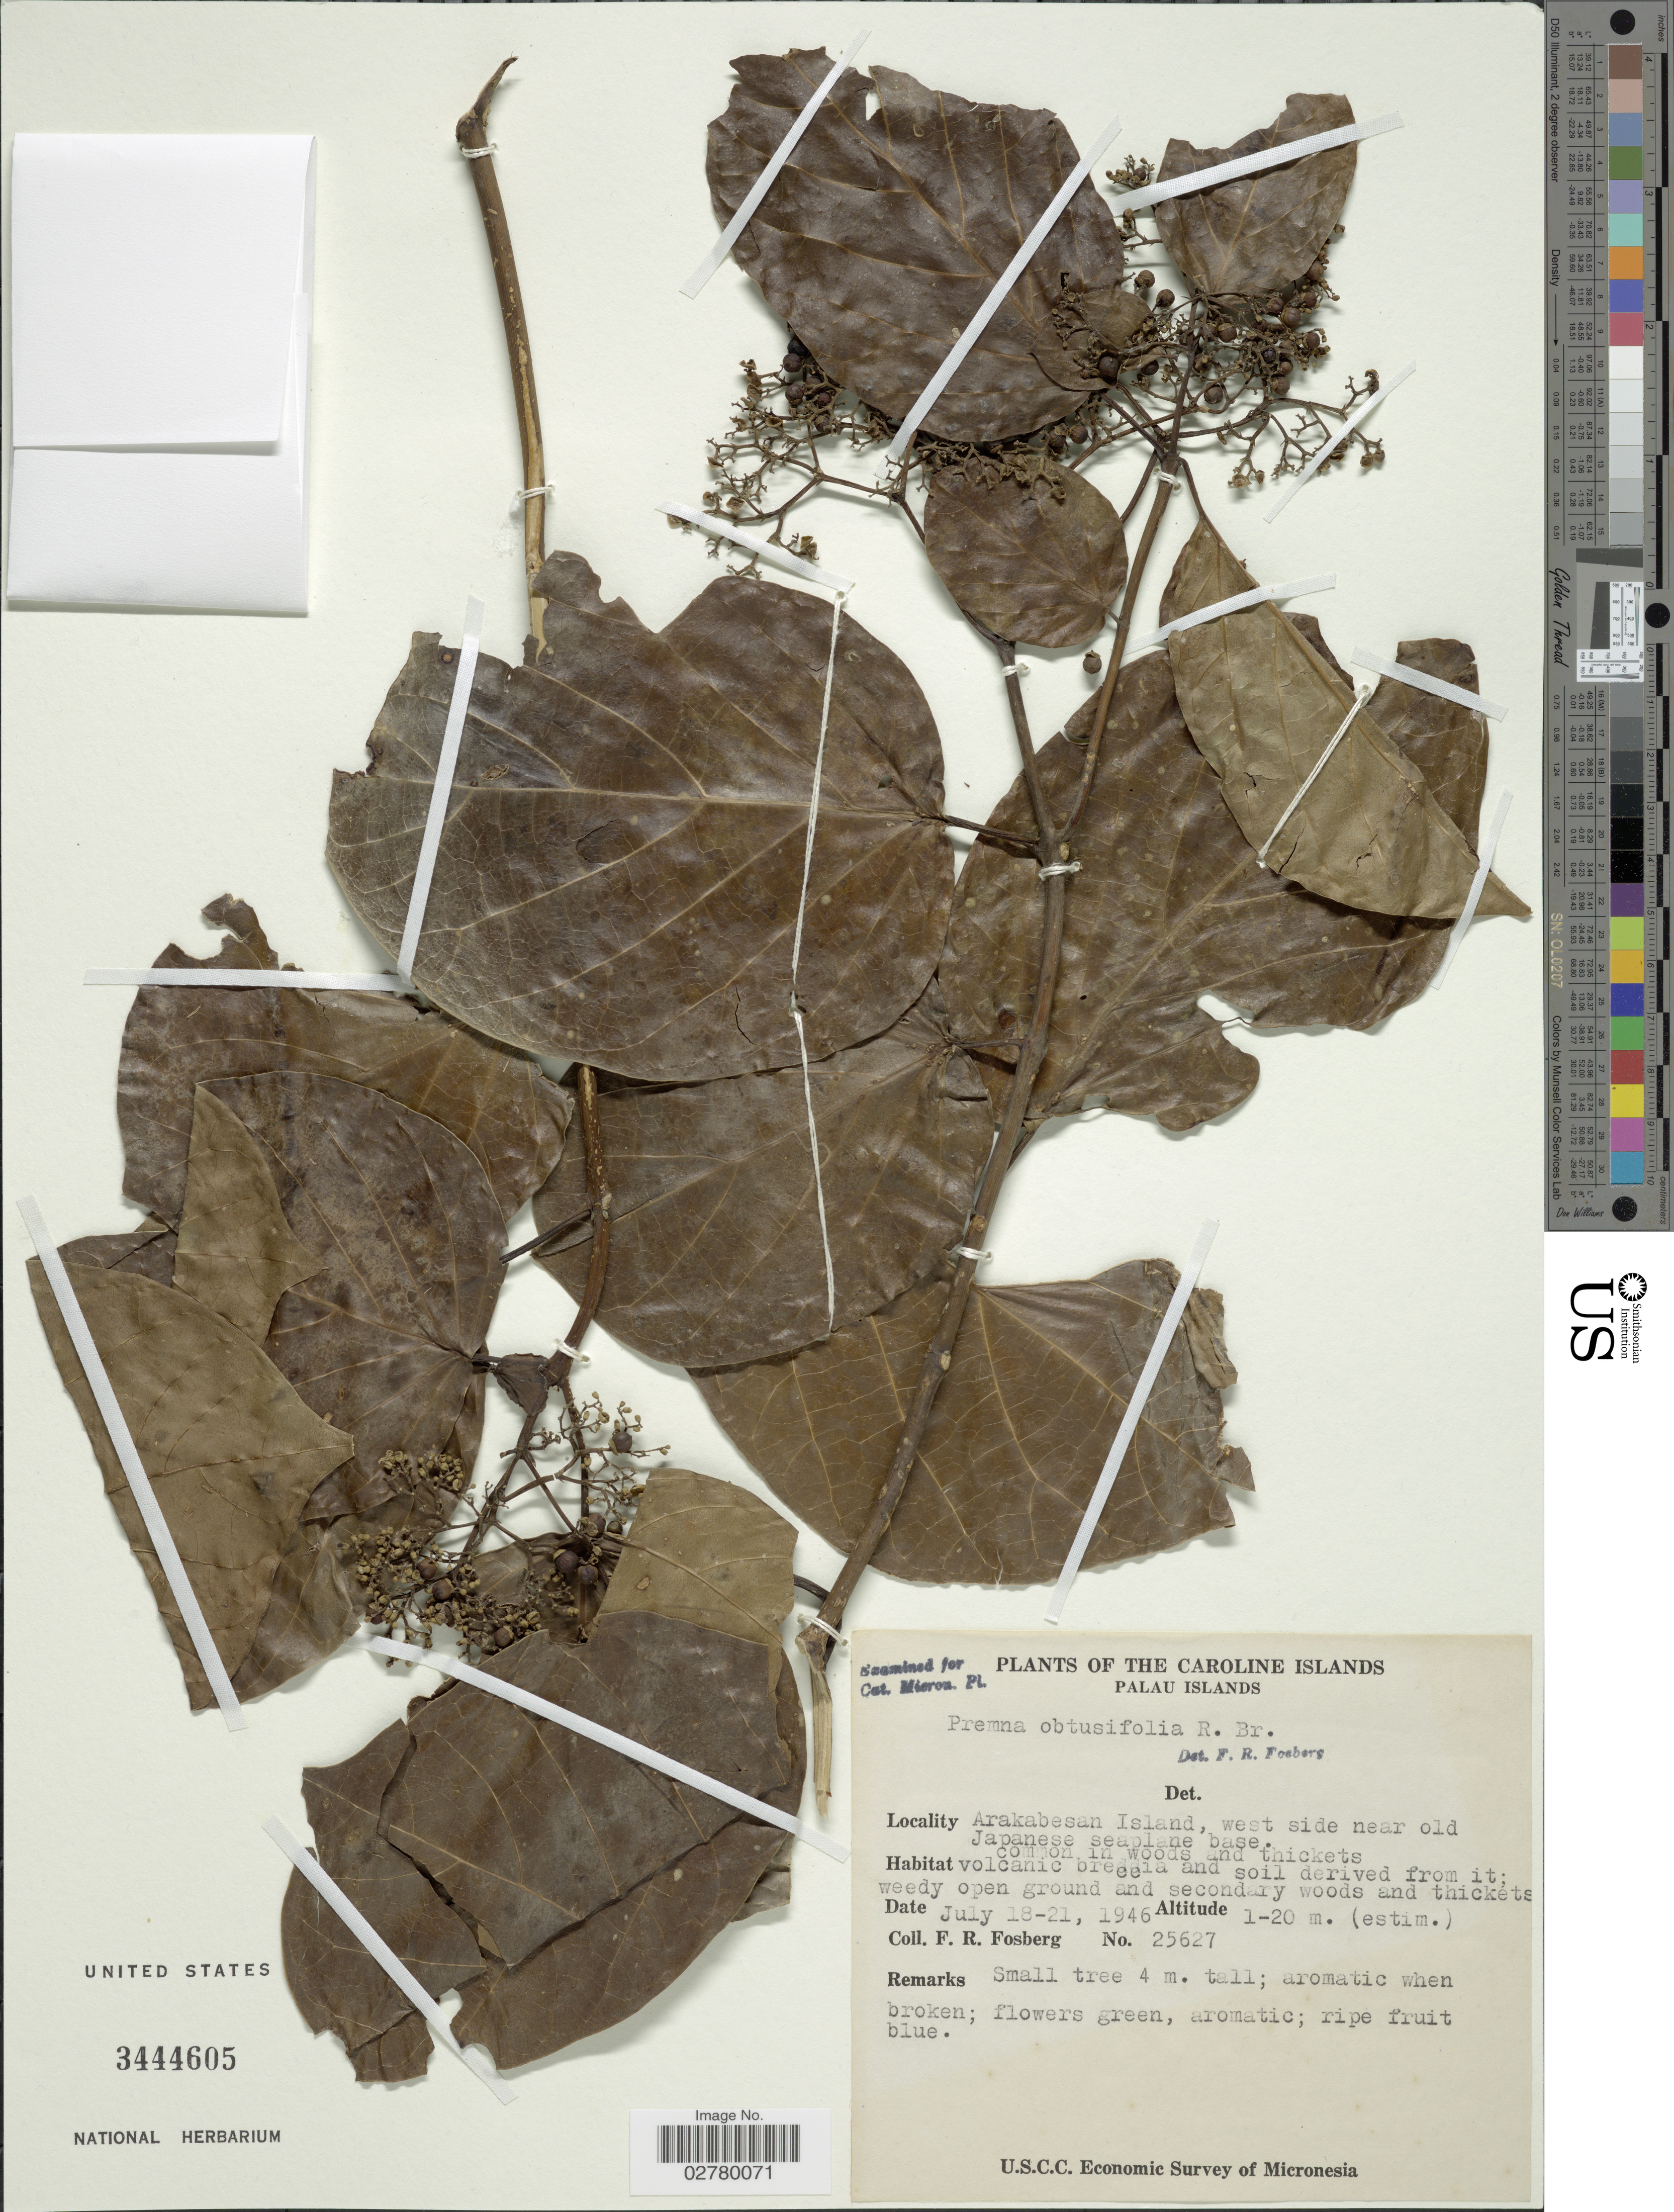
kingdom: Plantae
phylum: Tracheophyta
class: Magnoliopsida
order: Lamiales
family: Lamiaceae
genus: Premna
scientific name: Premna obtusifolia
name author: R. Br.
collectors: F. R. Fosberg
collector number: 25627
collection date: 1946-07-18/1946-07-21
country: Palau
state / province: Koror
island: Ngerekebesang [Arakabesan]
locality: The Caroline Islands. Palau Islands. Arakabesan Island, west side near old Japanese seaplane base.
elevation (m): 1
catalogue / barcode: US 3444605